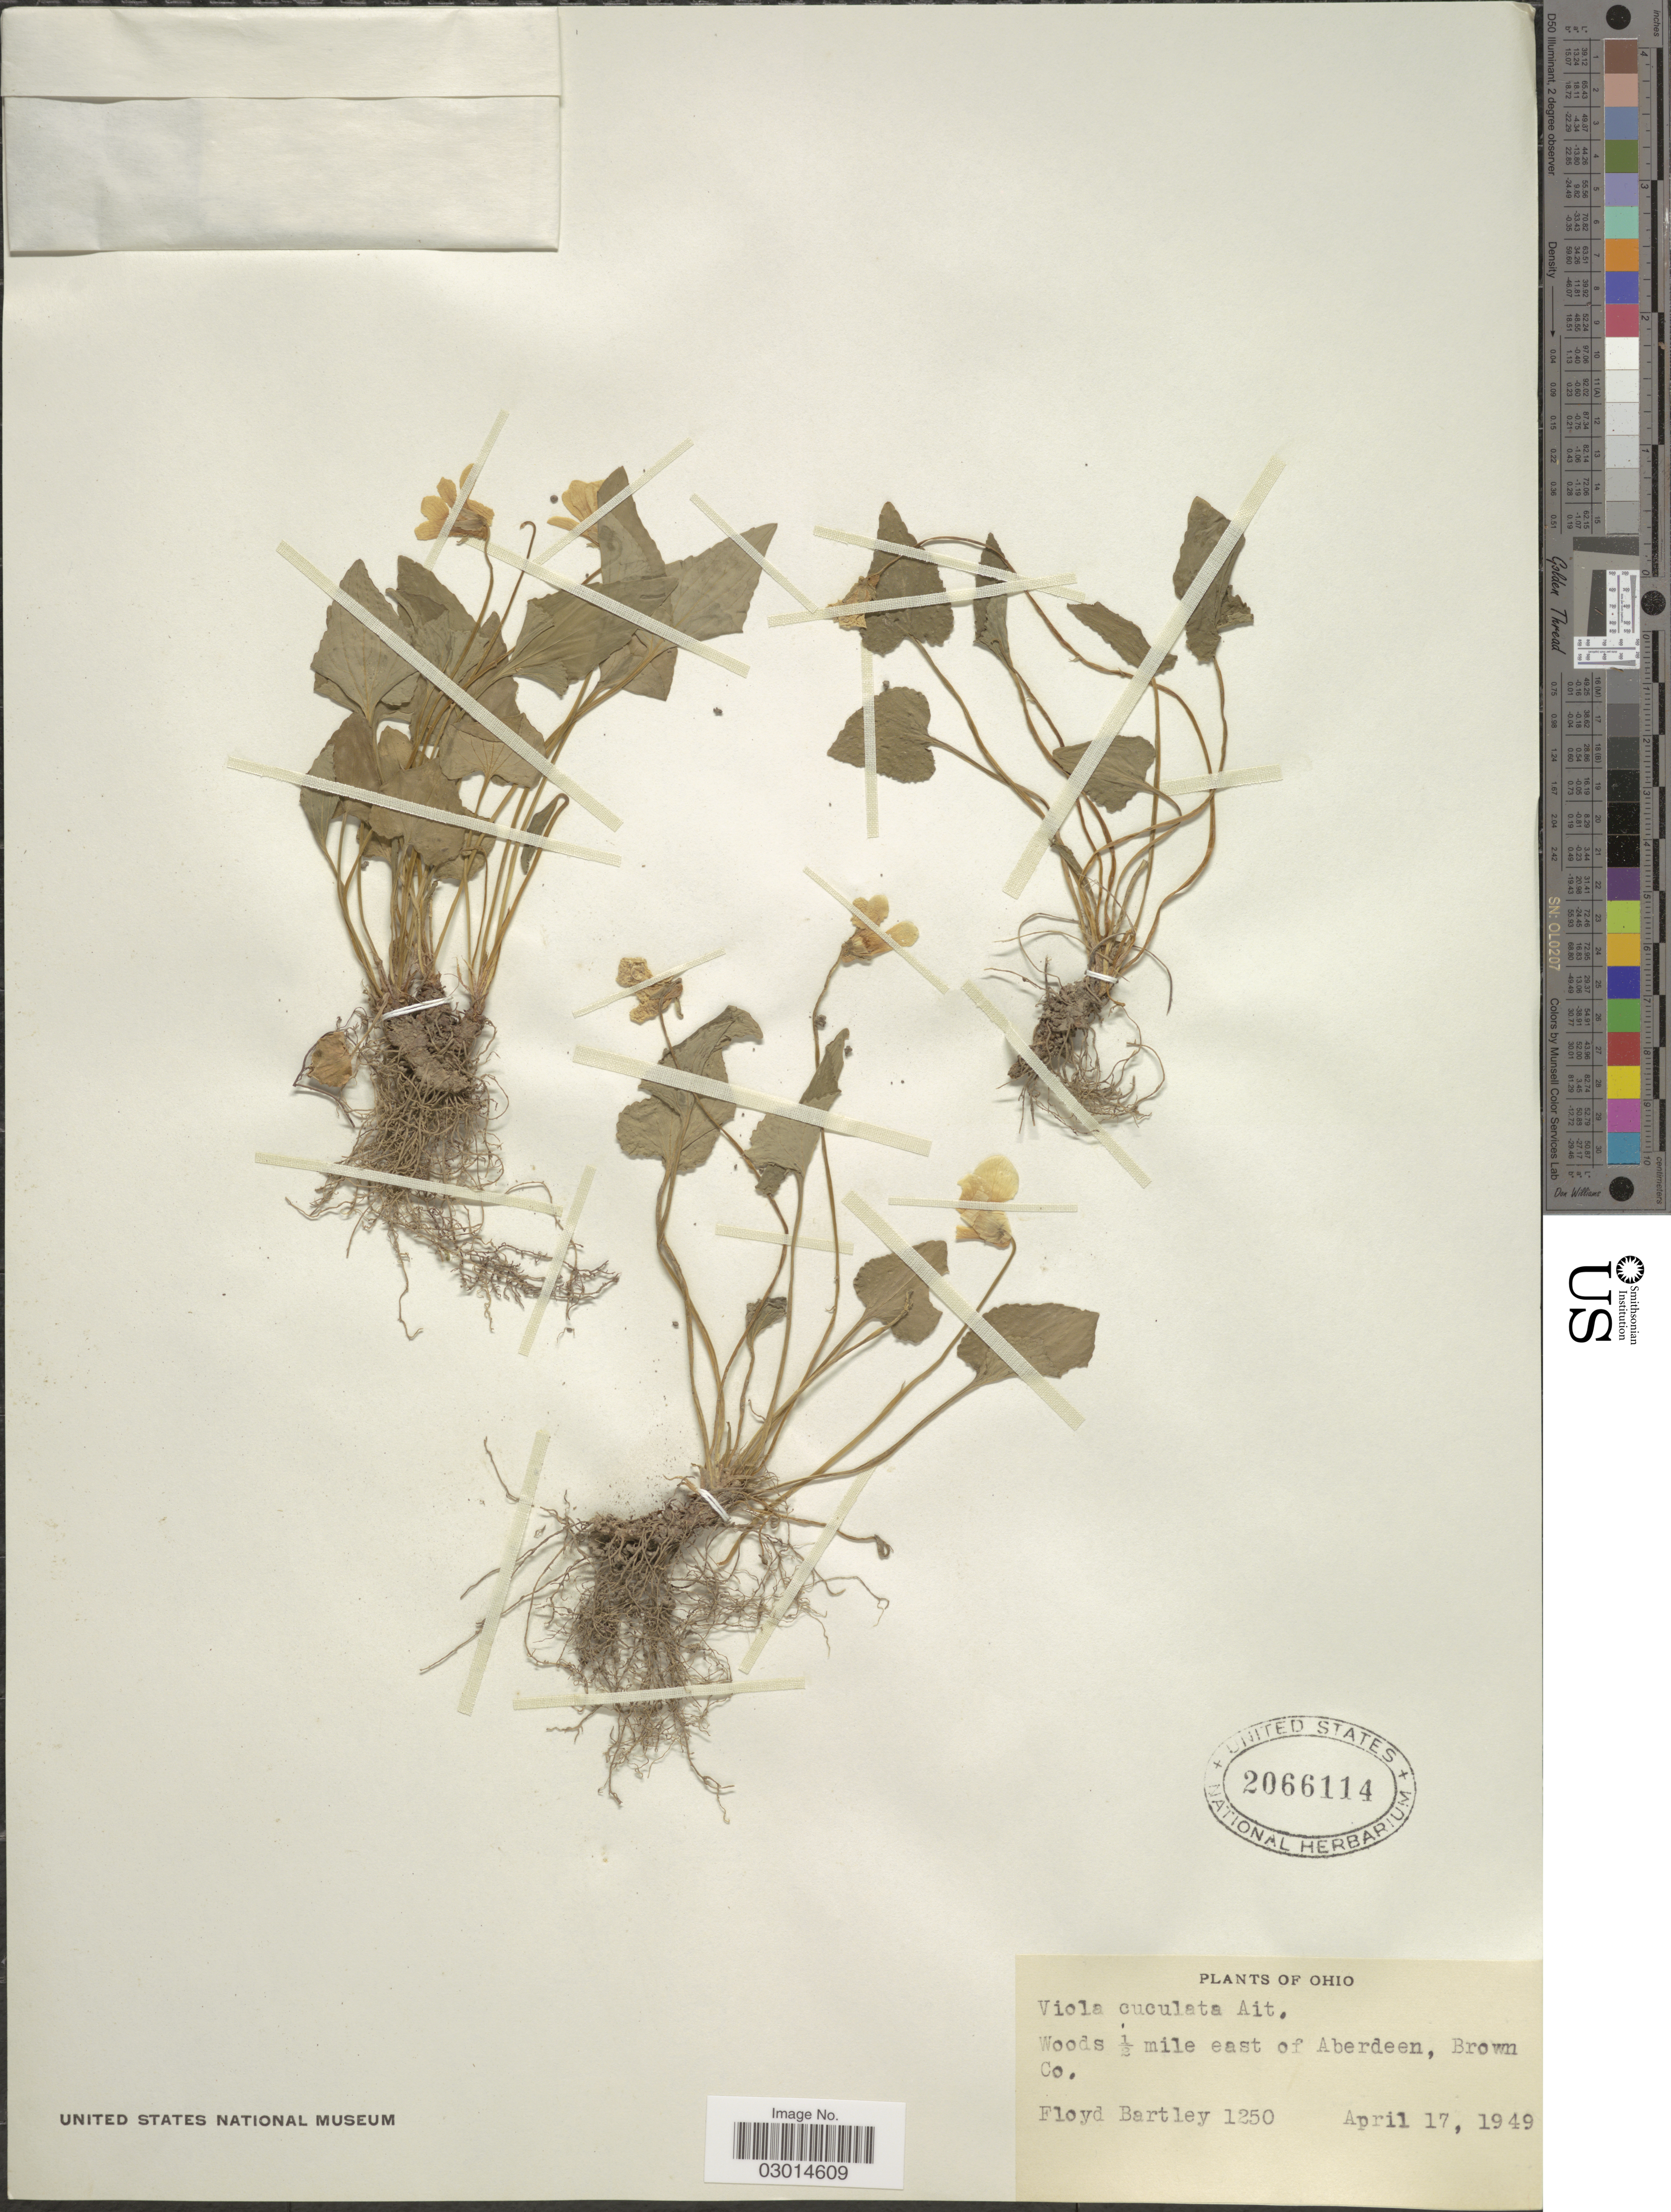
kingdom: Plantae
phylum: Tracheophyta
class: Magnoliopsida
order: Malpighiales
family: Violaceae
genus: Viola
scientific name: Viola cucullata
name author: Aiton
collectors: F. Bartley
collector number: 1250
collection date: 1949-04-17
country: United States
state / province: Ohio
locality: Woods ½ mile east of Aberdeen, Brown Co.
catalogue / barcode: US 2066114